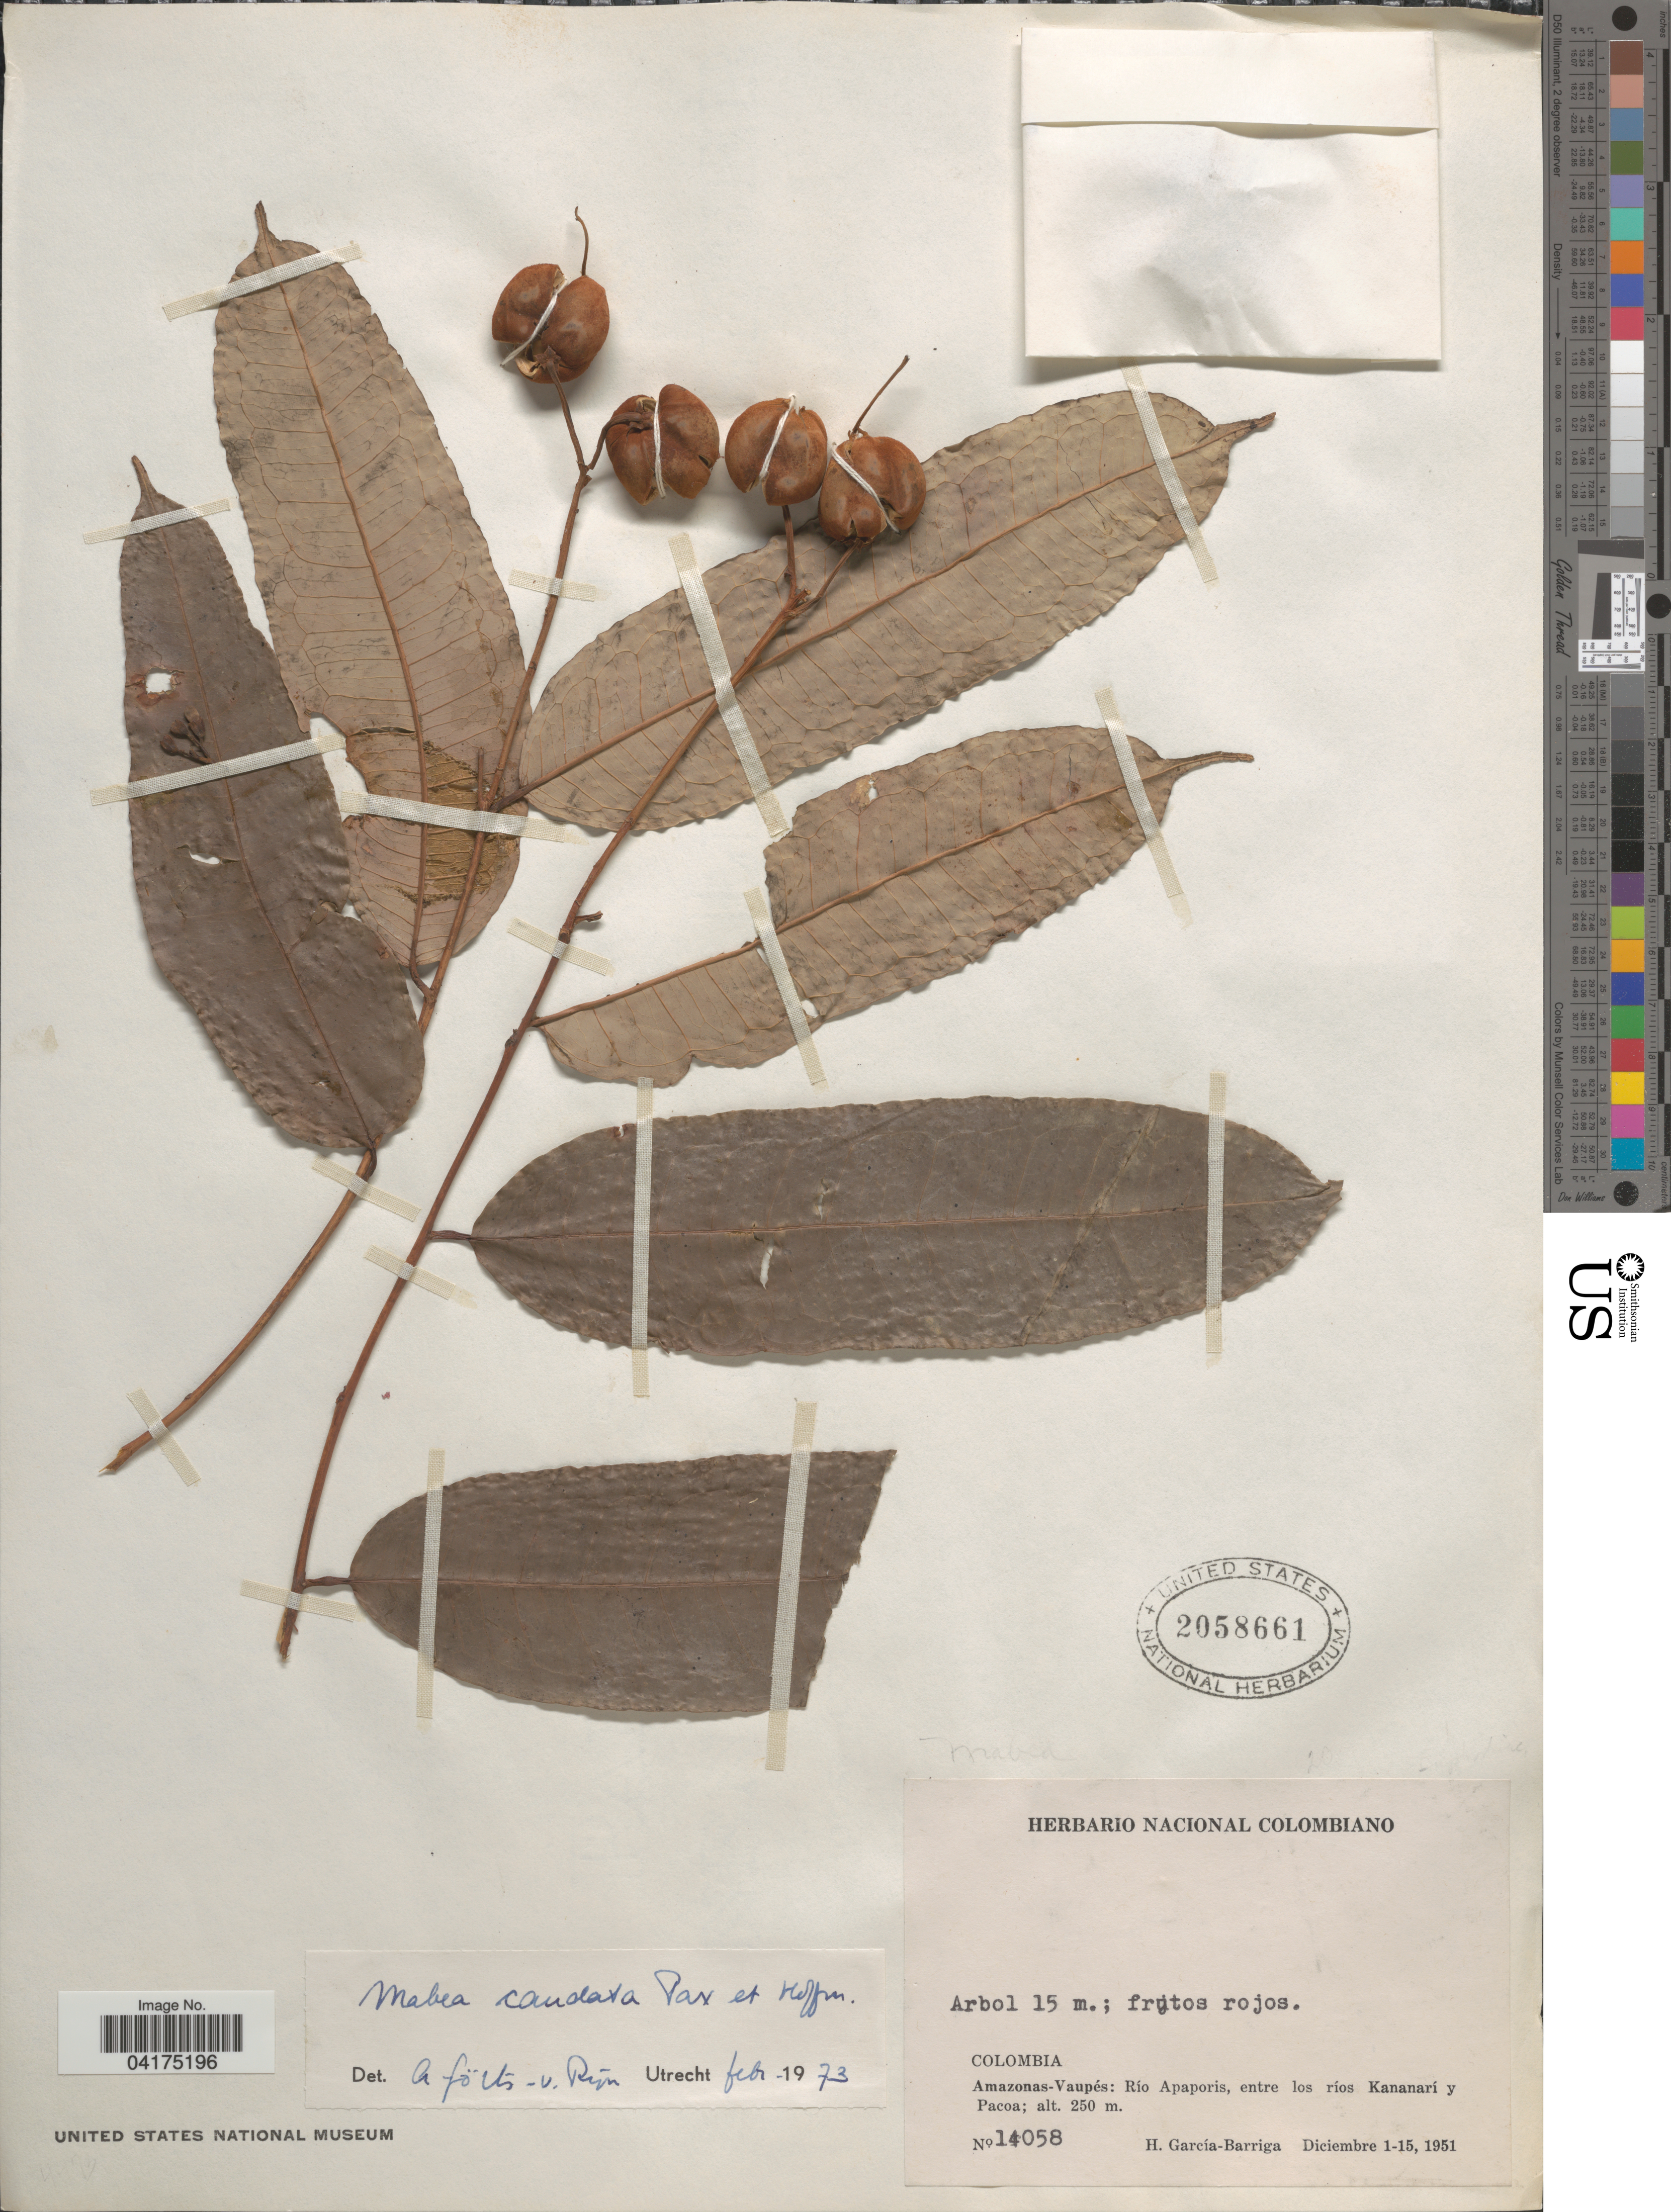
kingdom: Plantae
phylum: Tracheophyta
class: Magnoliopsida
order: Malpighiales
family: Euphorbiaceae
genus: Mabea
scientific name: Mabea caudata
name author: Pax & K. Hoffm.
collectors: H. García Barriga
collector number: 14058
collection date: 1951-12-01/1951-12-15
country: Colombia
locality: Amazonas-Vaupés: Río Apaporis, entre los ríos Kananarí y Pacoa.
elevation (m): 250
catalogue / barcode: US 2058661